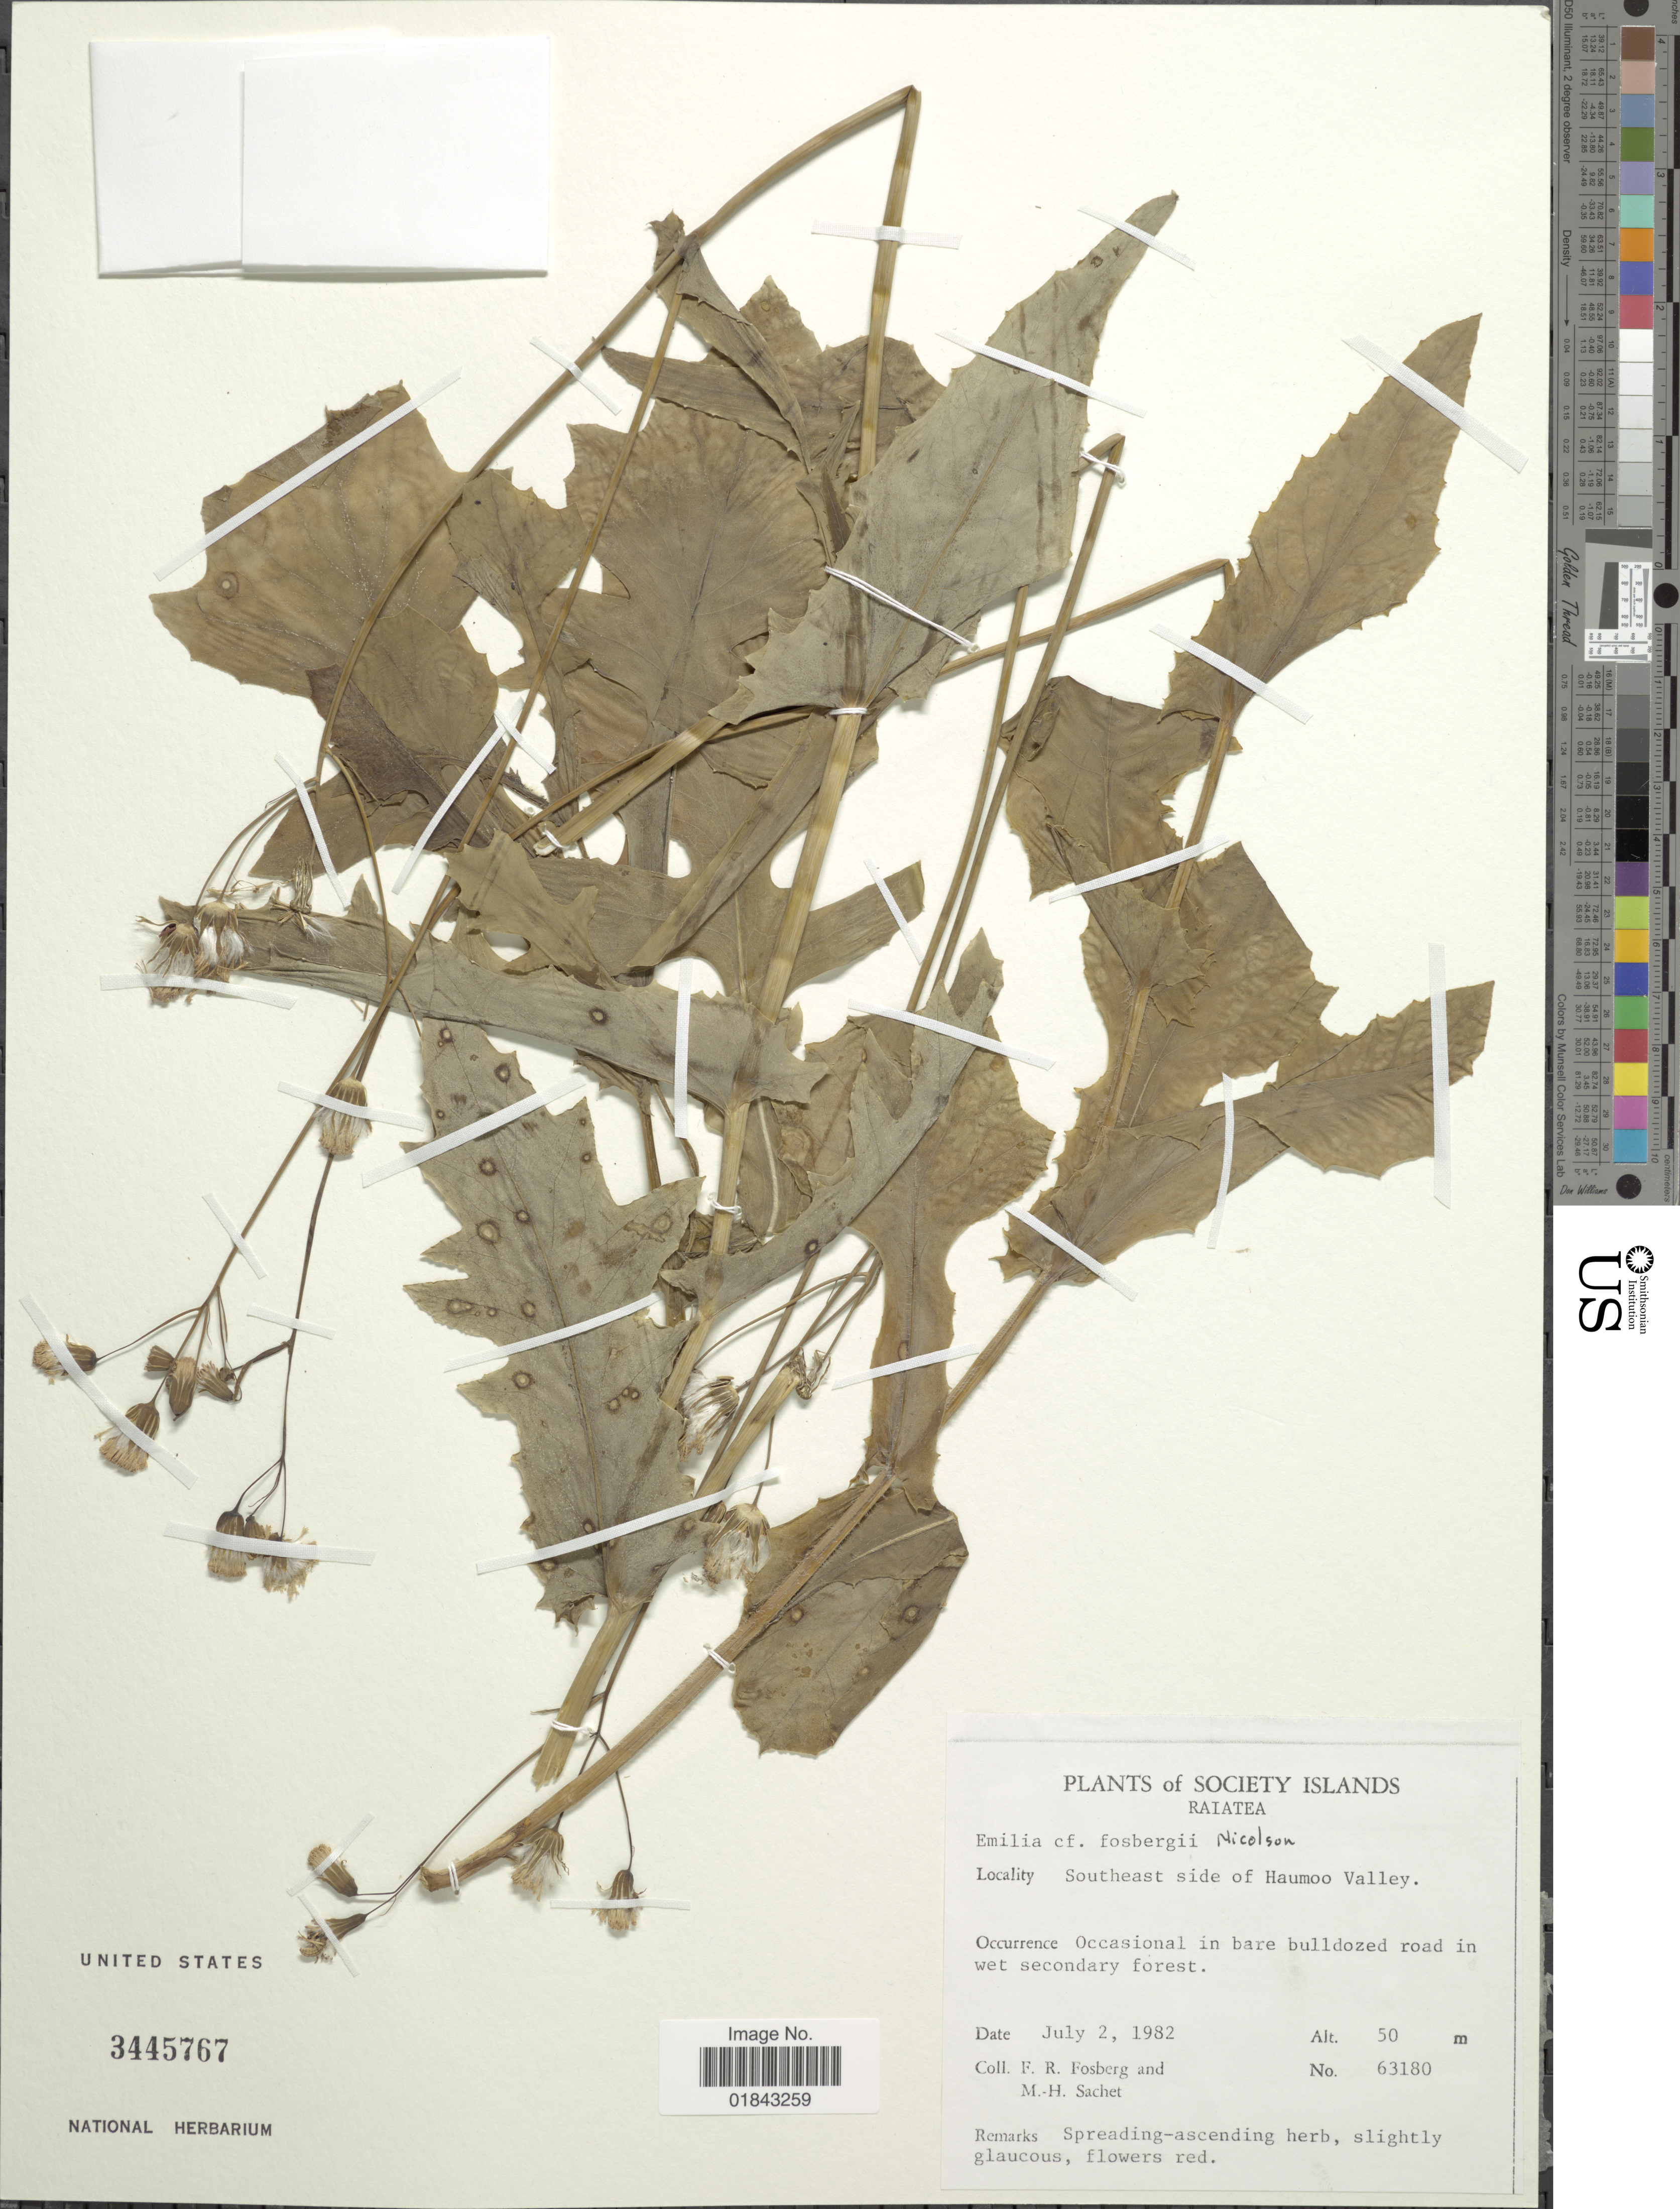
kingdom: Plantae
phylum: Tracheophyta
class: Magnoliopsida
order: Asterales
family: Asteraceae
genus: Emilia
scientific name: Emilia fosbergii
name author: Nicolson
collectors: F. R. Fosberg & M.-H. Sachet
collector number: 63180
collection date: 1982-07-02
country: French Polynesia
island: Raiatea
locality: Society Islands, Raiatea, southeast side of Haimoo Valley, occasioanl in bare bulldozed road in wet secondary forest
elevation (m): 50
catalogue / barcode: US 3445767